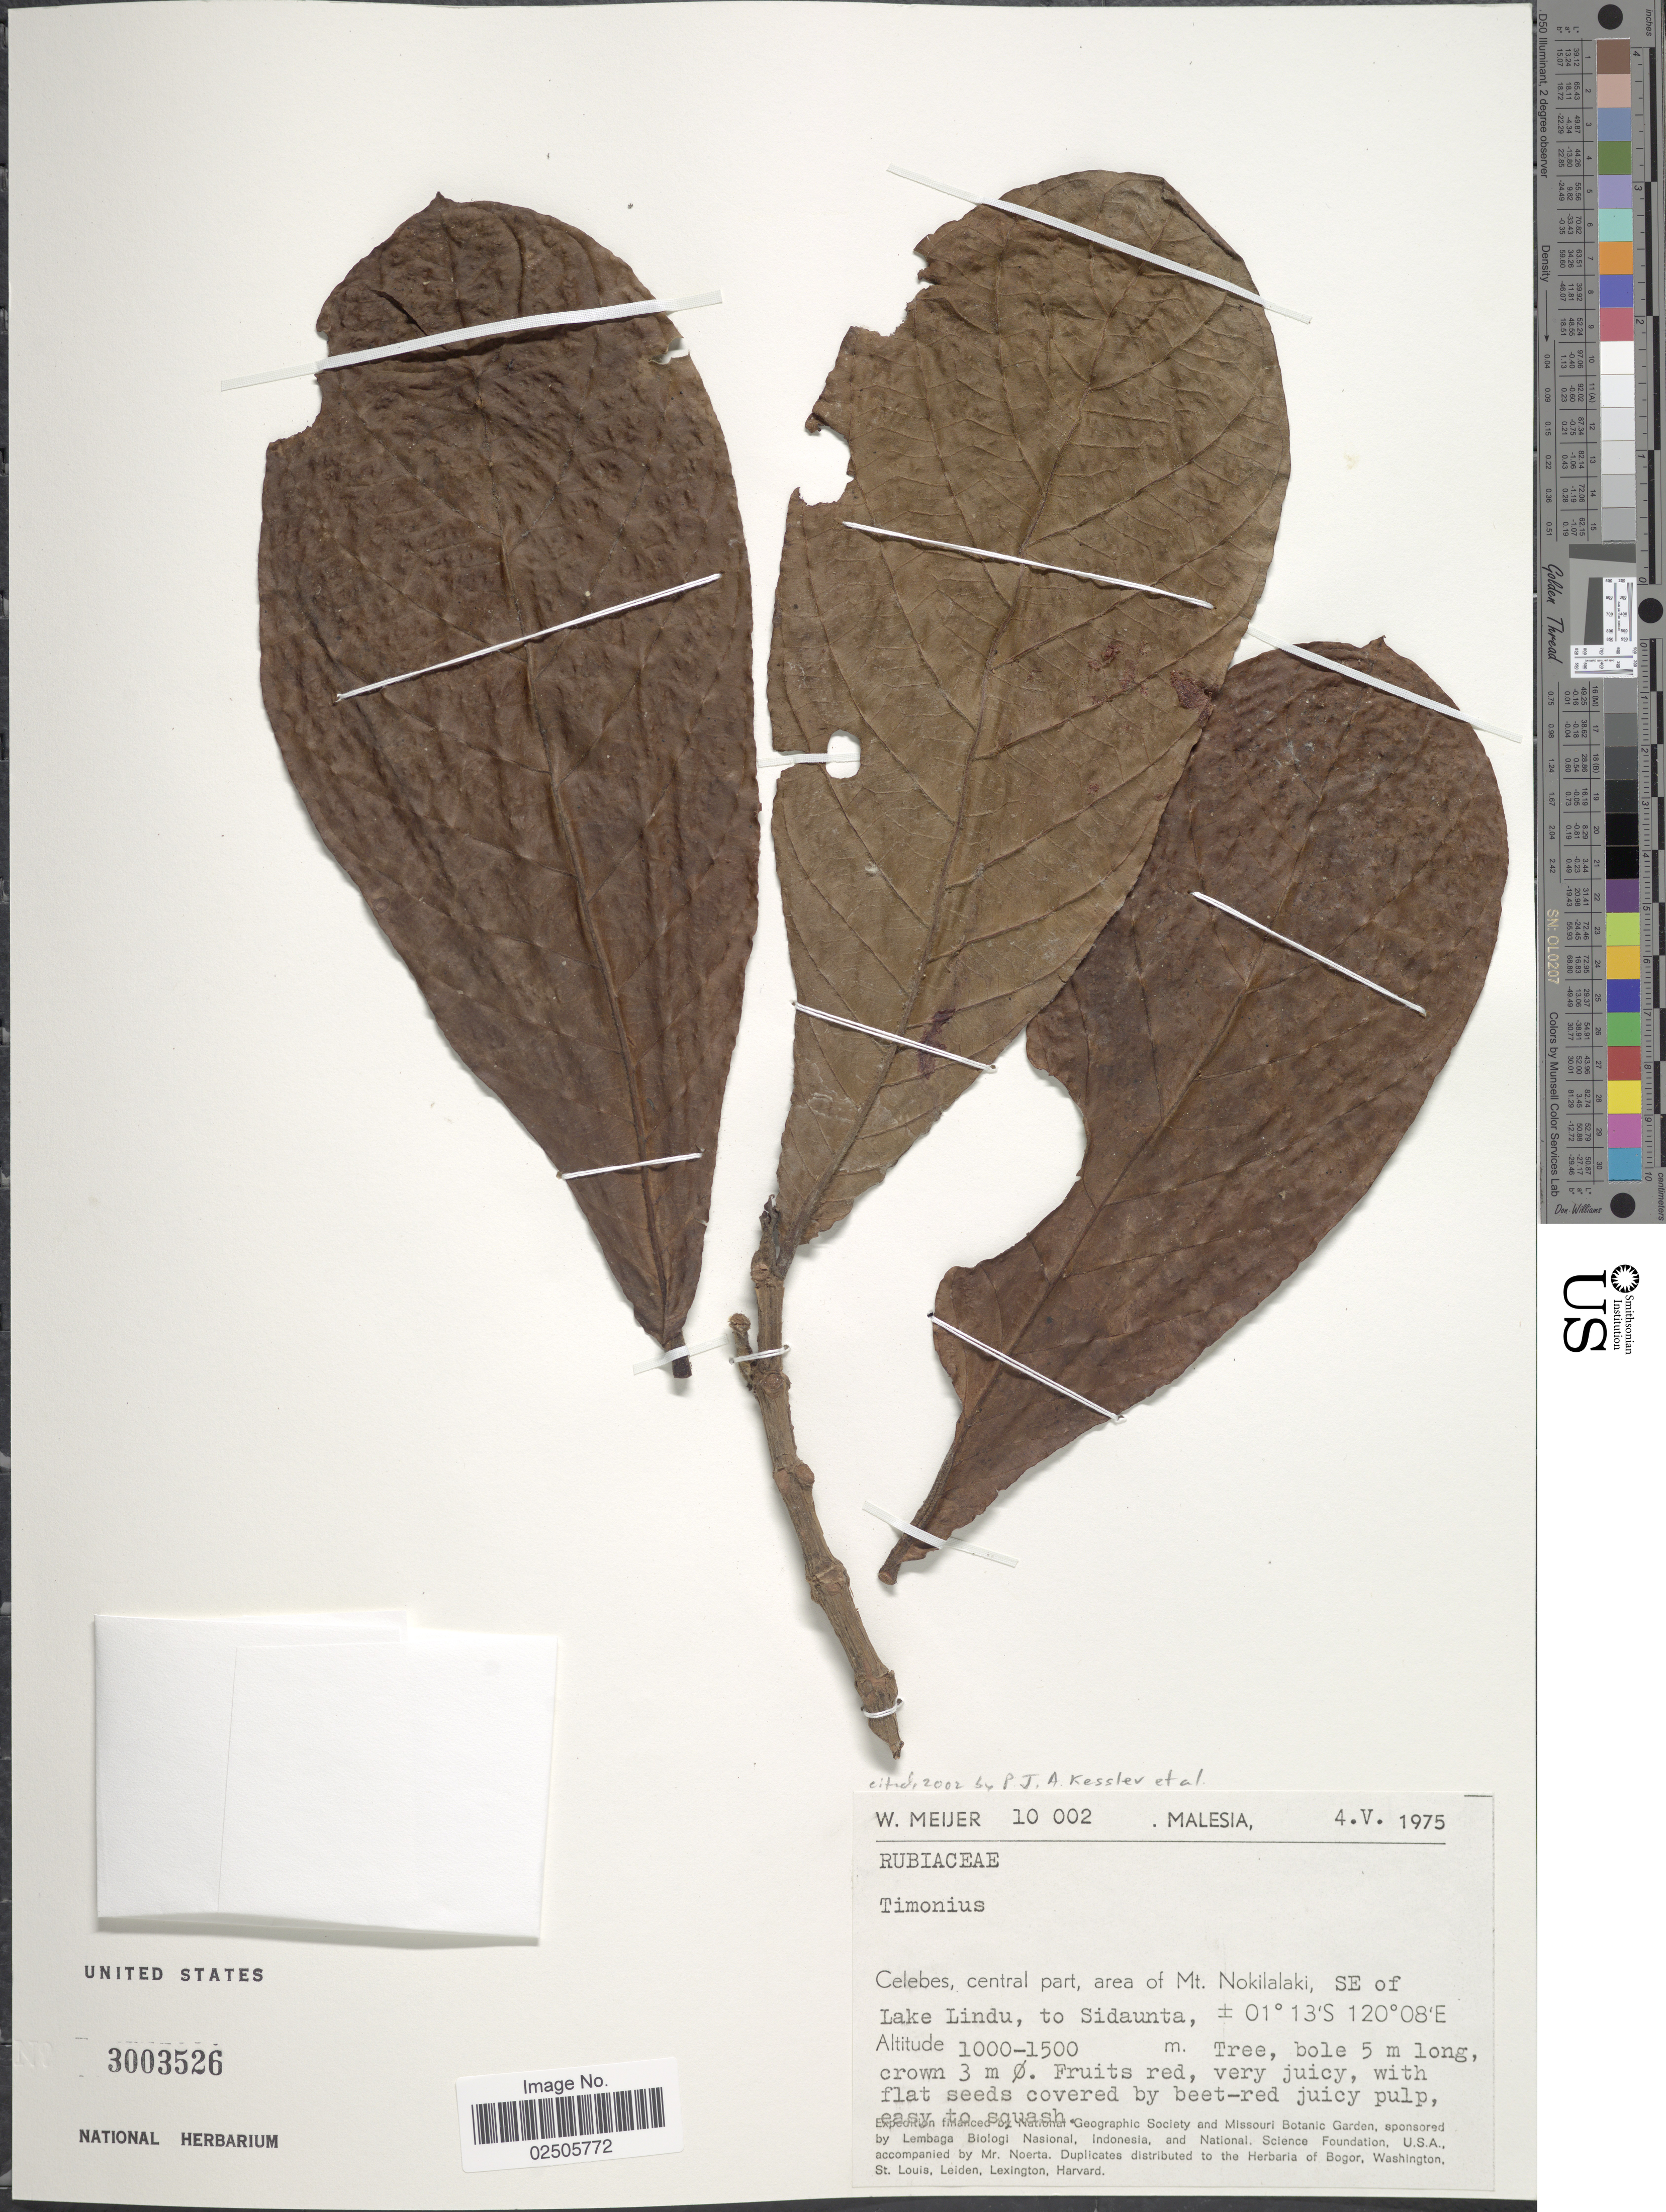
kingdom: Plantae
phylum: Tracheophyta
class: Magnoliopsida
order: Gentianales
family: Rubiaceae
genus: Timonius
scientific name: Timonius sp.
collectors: W. Meijer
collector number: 10002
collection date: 1975-05-04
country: Malaysia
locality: Malesia, Celebes, central part, area of Mt. Nokilalaki, SE of Lake Lindu, to Sidaunta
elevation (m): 1000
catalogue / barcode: US 3003526